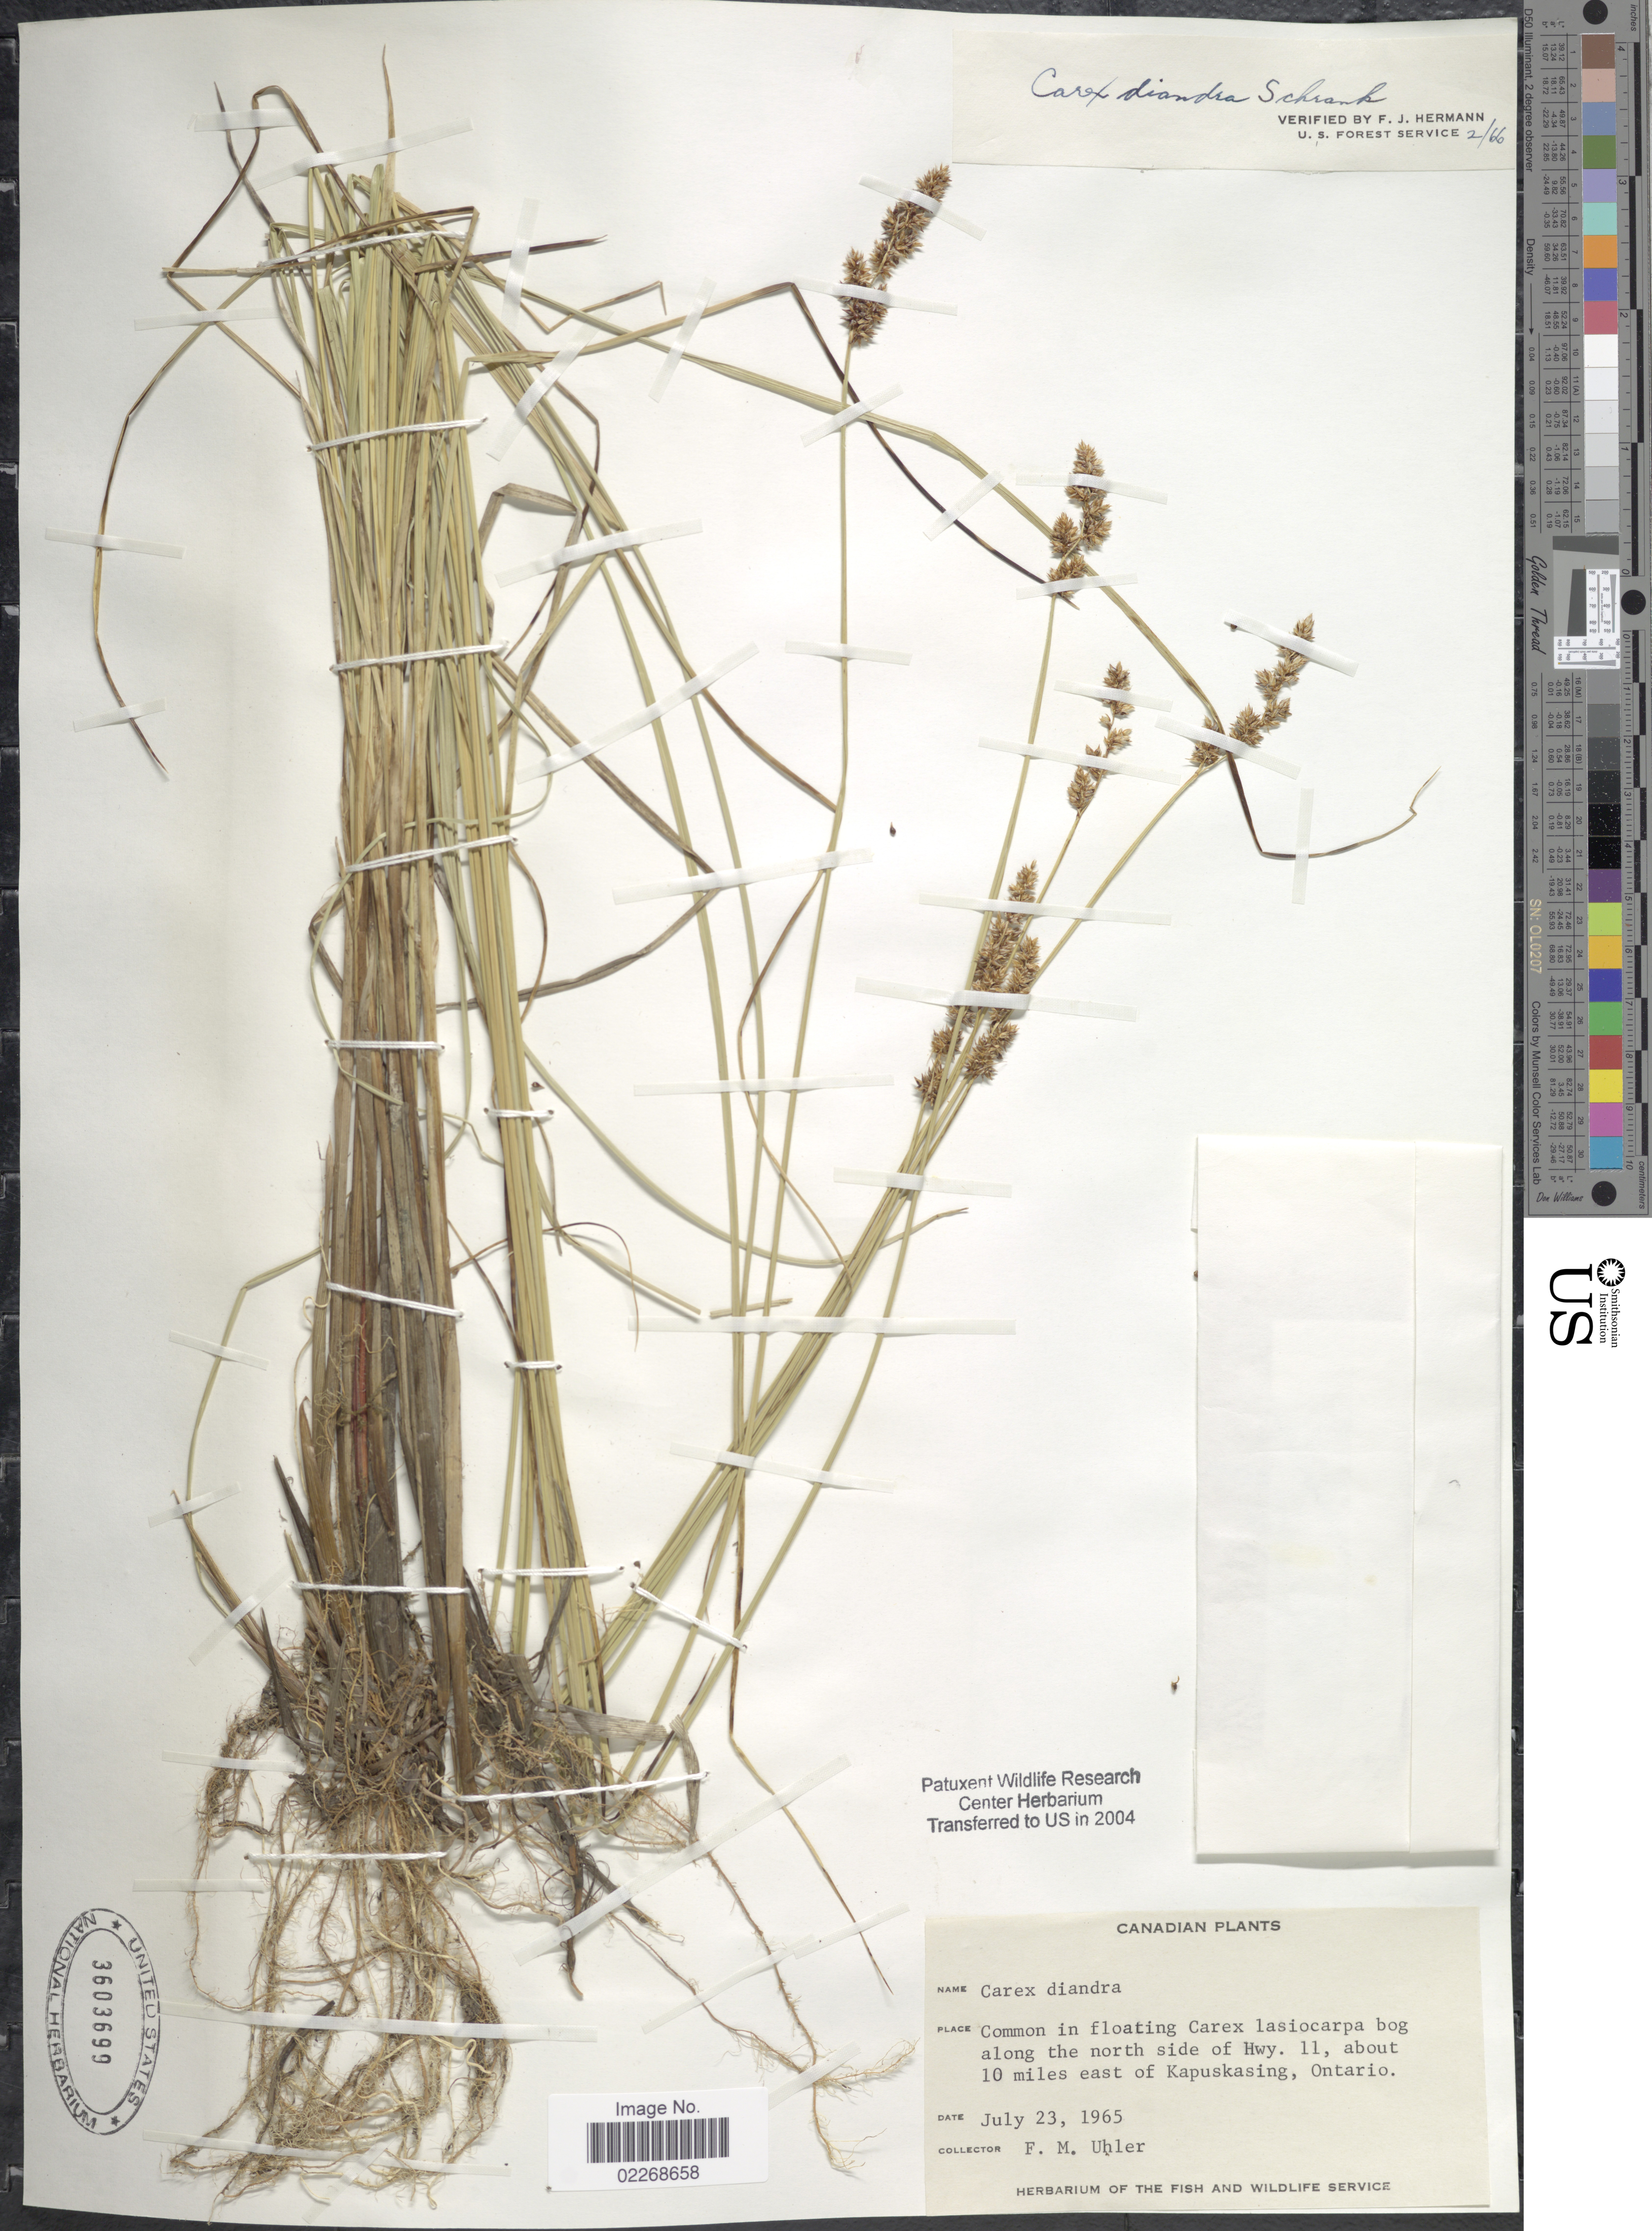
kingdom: Plantae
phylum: Tracheophyta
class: Liliopsida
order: Poales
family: Cyperaceae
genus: Carex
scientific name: Carex diandra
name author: Schrank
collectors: F. M. Uhler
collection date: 1965-07-23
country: Canada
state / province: Ontario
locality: Bog along the north side of Hwy. 11, about 10 miles east of Kapuskasing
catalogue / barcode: US 3603699